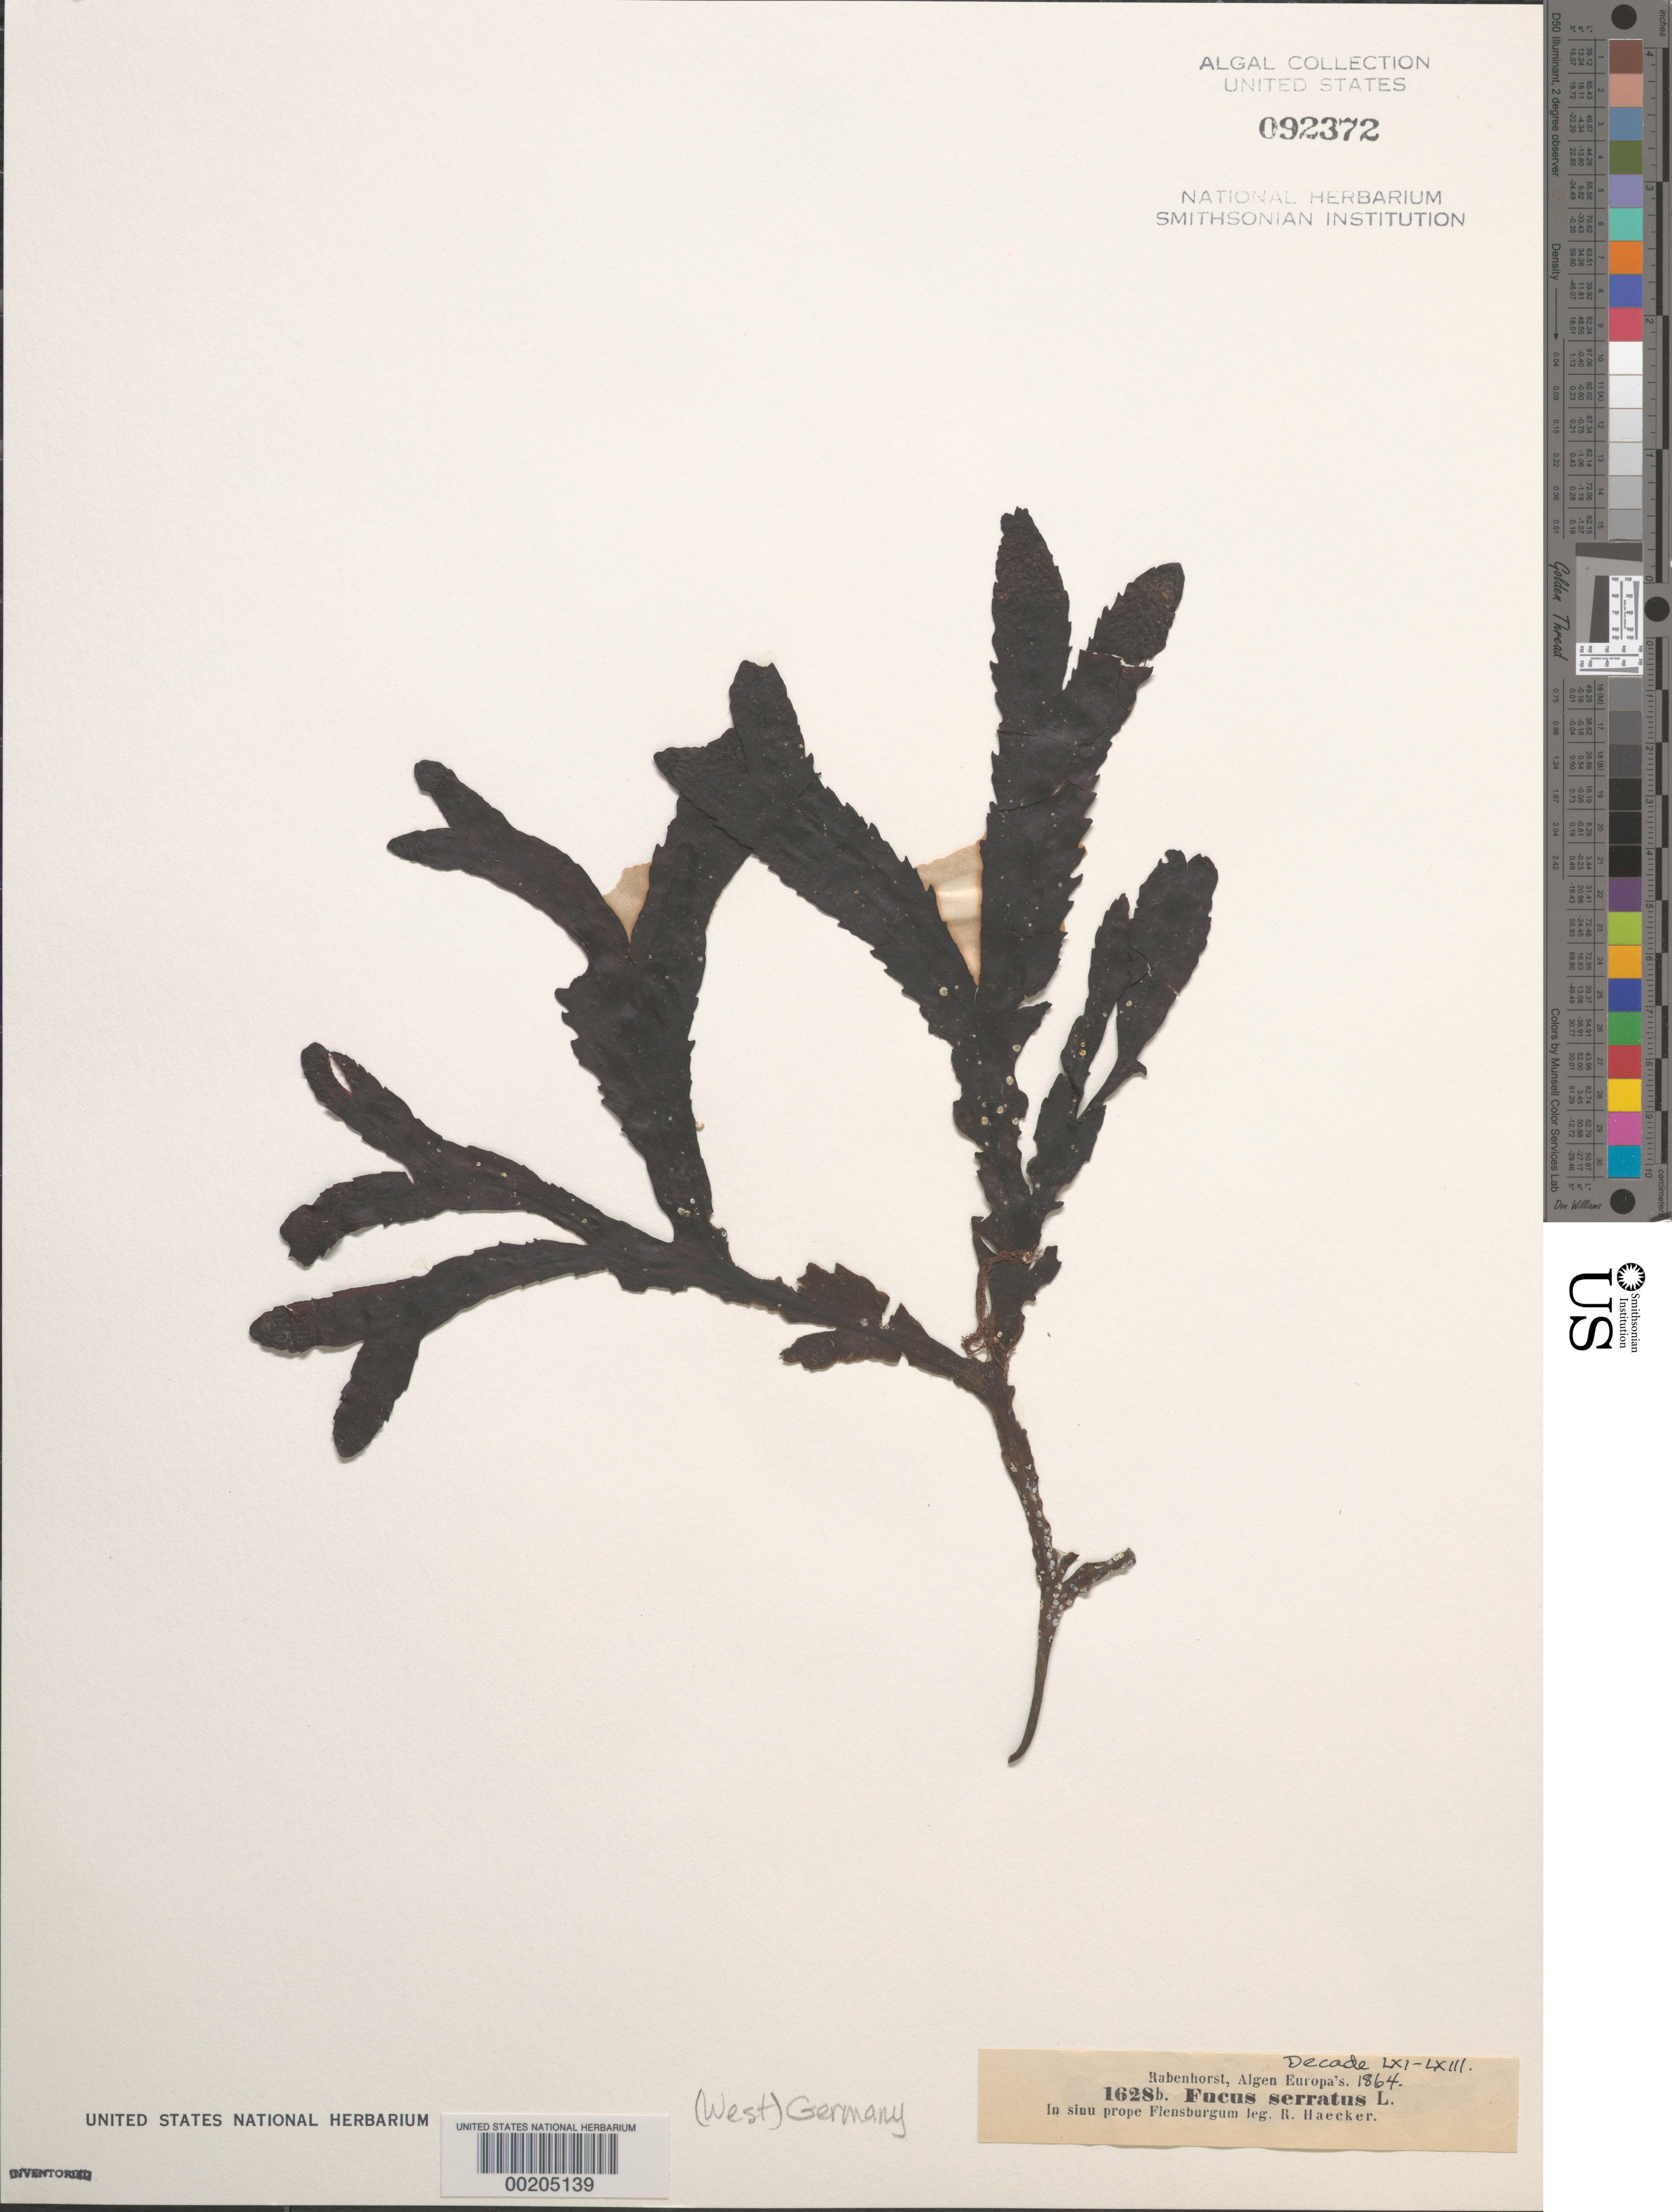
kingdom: Chromista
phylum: Ochrophyta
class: Phaeophyceae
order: Fucales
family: Fucaceae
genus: Fucus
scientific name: Fucus serratus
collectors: R. Haecker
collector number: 1628b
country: Germany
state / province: Schleswig-Holstein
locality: Near Flensburg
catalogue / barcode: US 92372